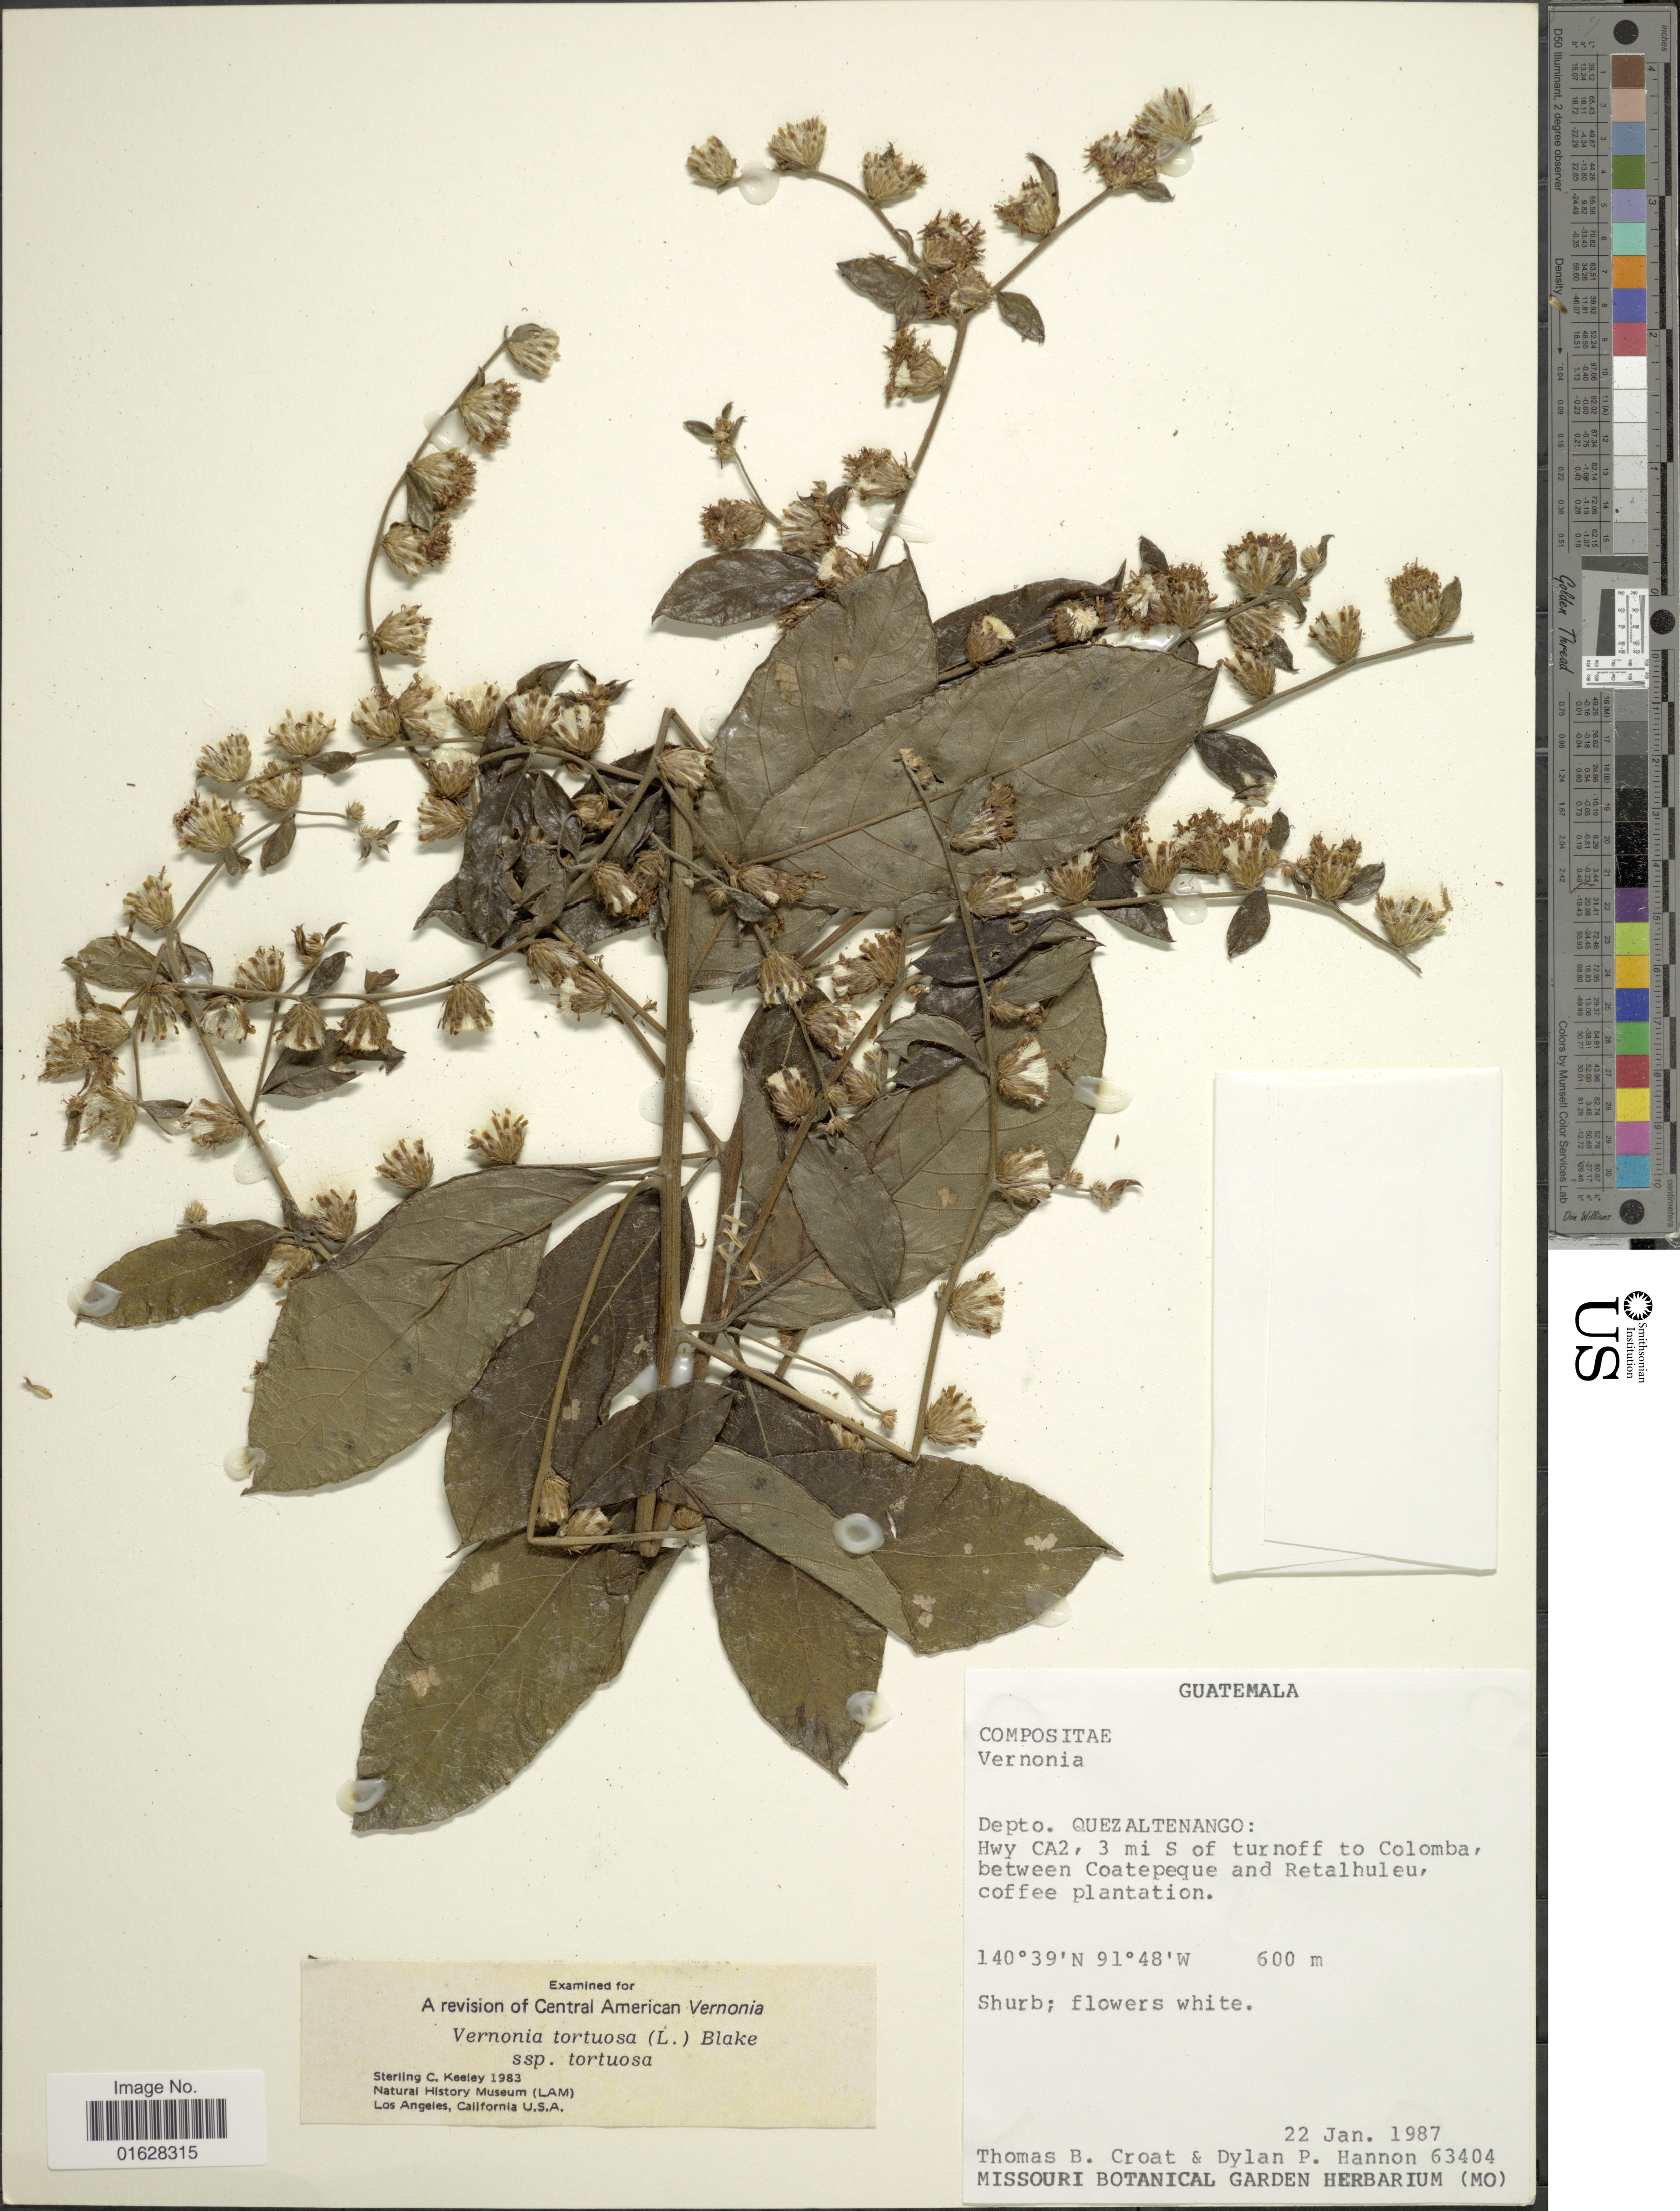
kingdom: Plantae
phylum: Tracheophyta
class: Magnoliopsida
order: Asterales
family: Asteraceae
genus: Lepidaploa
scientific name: Lepidaploa tortuosa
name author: (L.) H. Rob.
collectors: T. B. Croat & D. Hannon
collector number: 63404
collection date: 1987-01-22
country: Guatemala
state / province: Quetzaltenango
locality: Hwy CA2, 3 mi S of turnoff to Colomba, between Coatepeque and Retalhuleu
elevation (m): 600